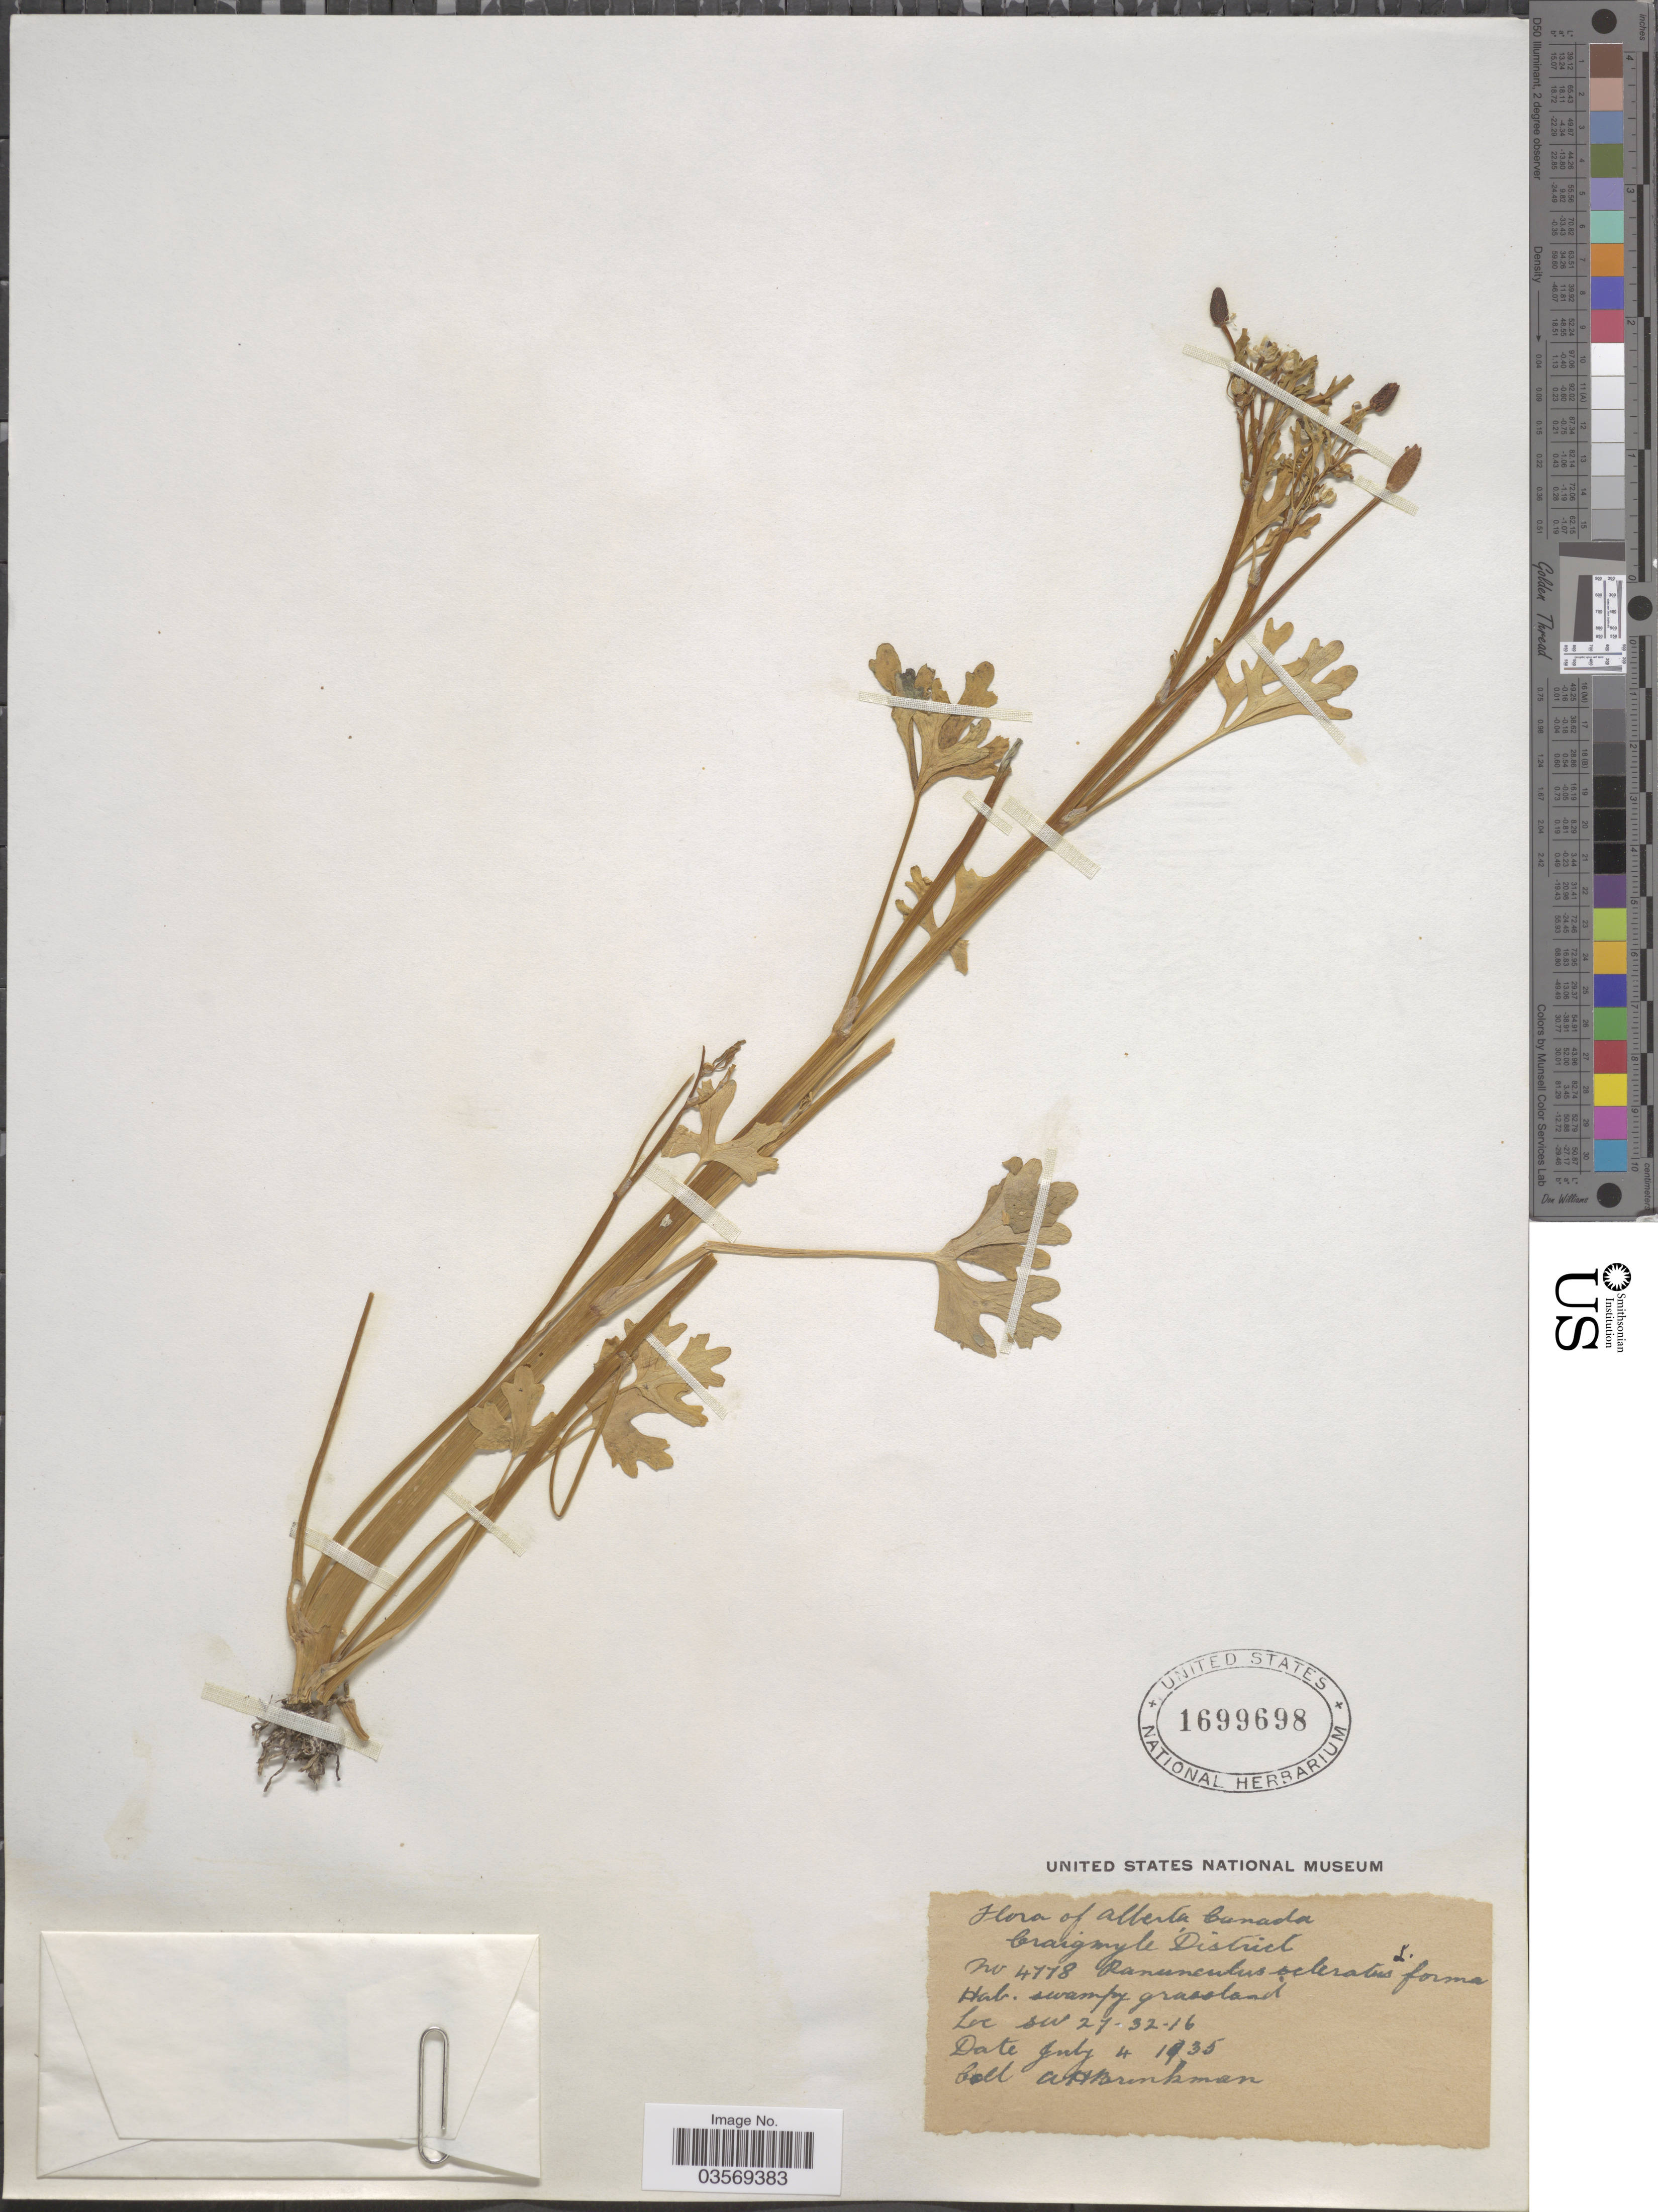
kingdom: Plantae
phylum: Tracheophyta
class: Magnoliopsida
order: Ranunculales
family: Ranunculaceae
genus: Ranunculus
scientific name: Ranunculus sceleratus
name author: L.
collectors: A. Brinkman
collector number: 4778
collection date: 1935-07-04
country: Canada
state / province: Alberta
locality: Craigmyle District. SW 27-32-16.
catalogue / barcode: US 1699698